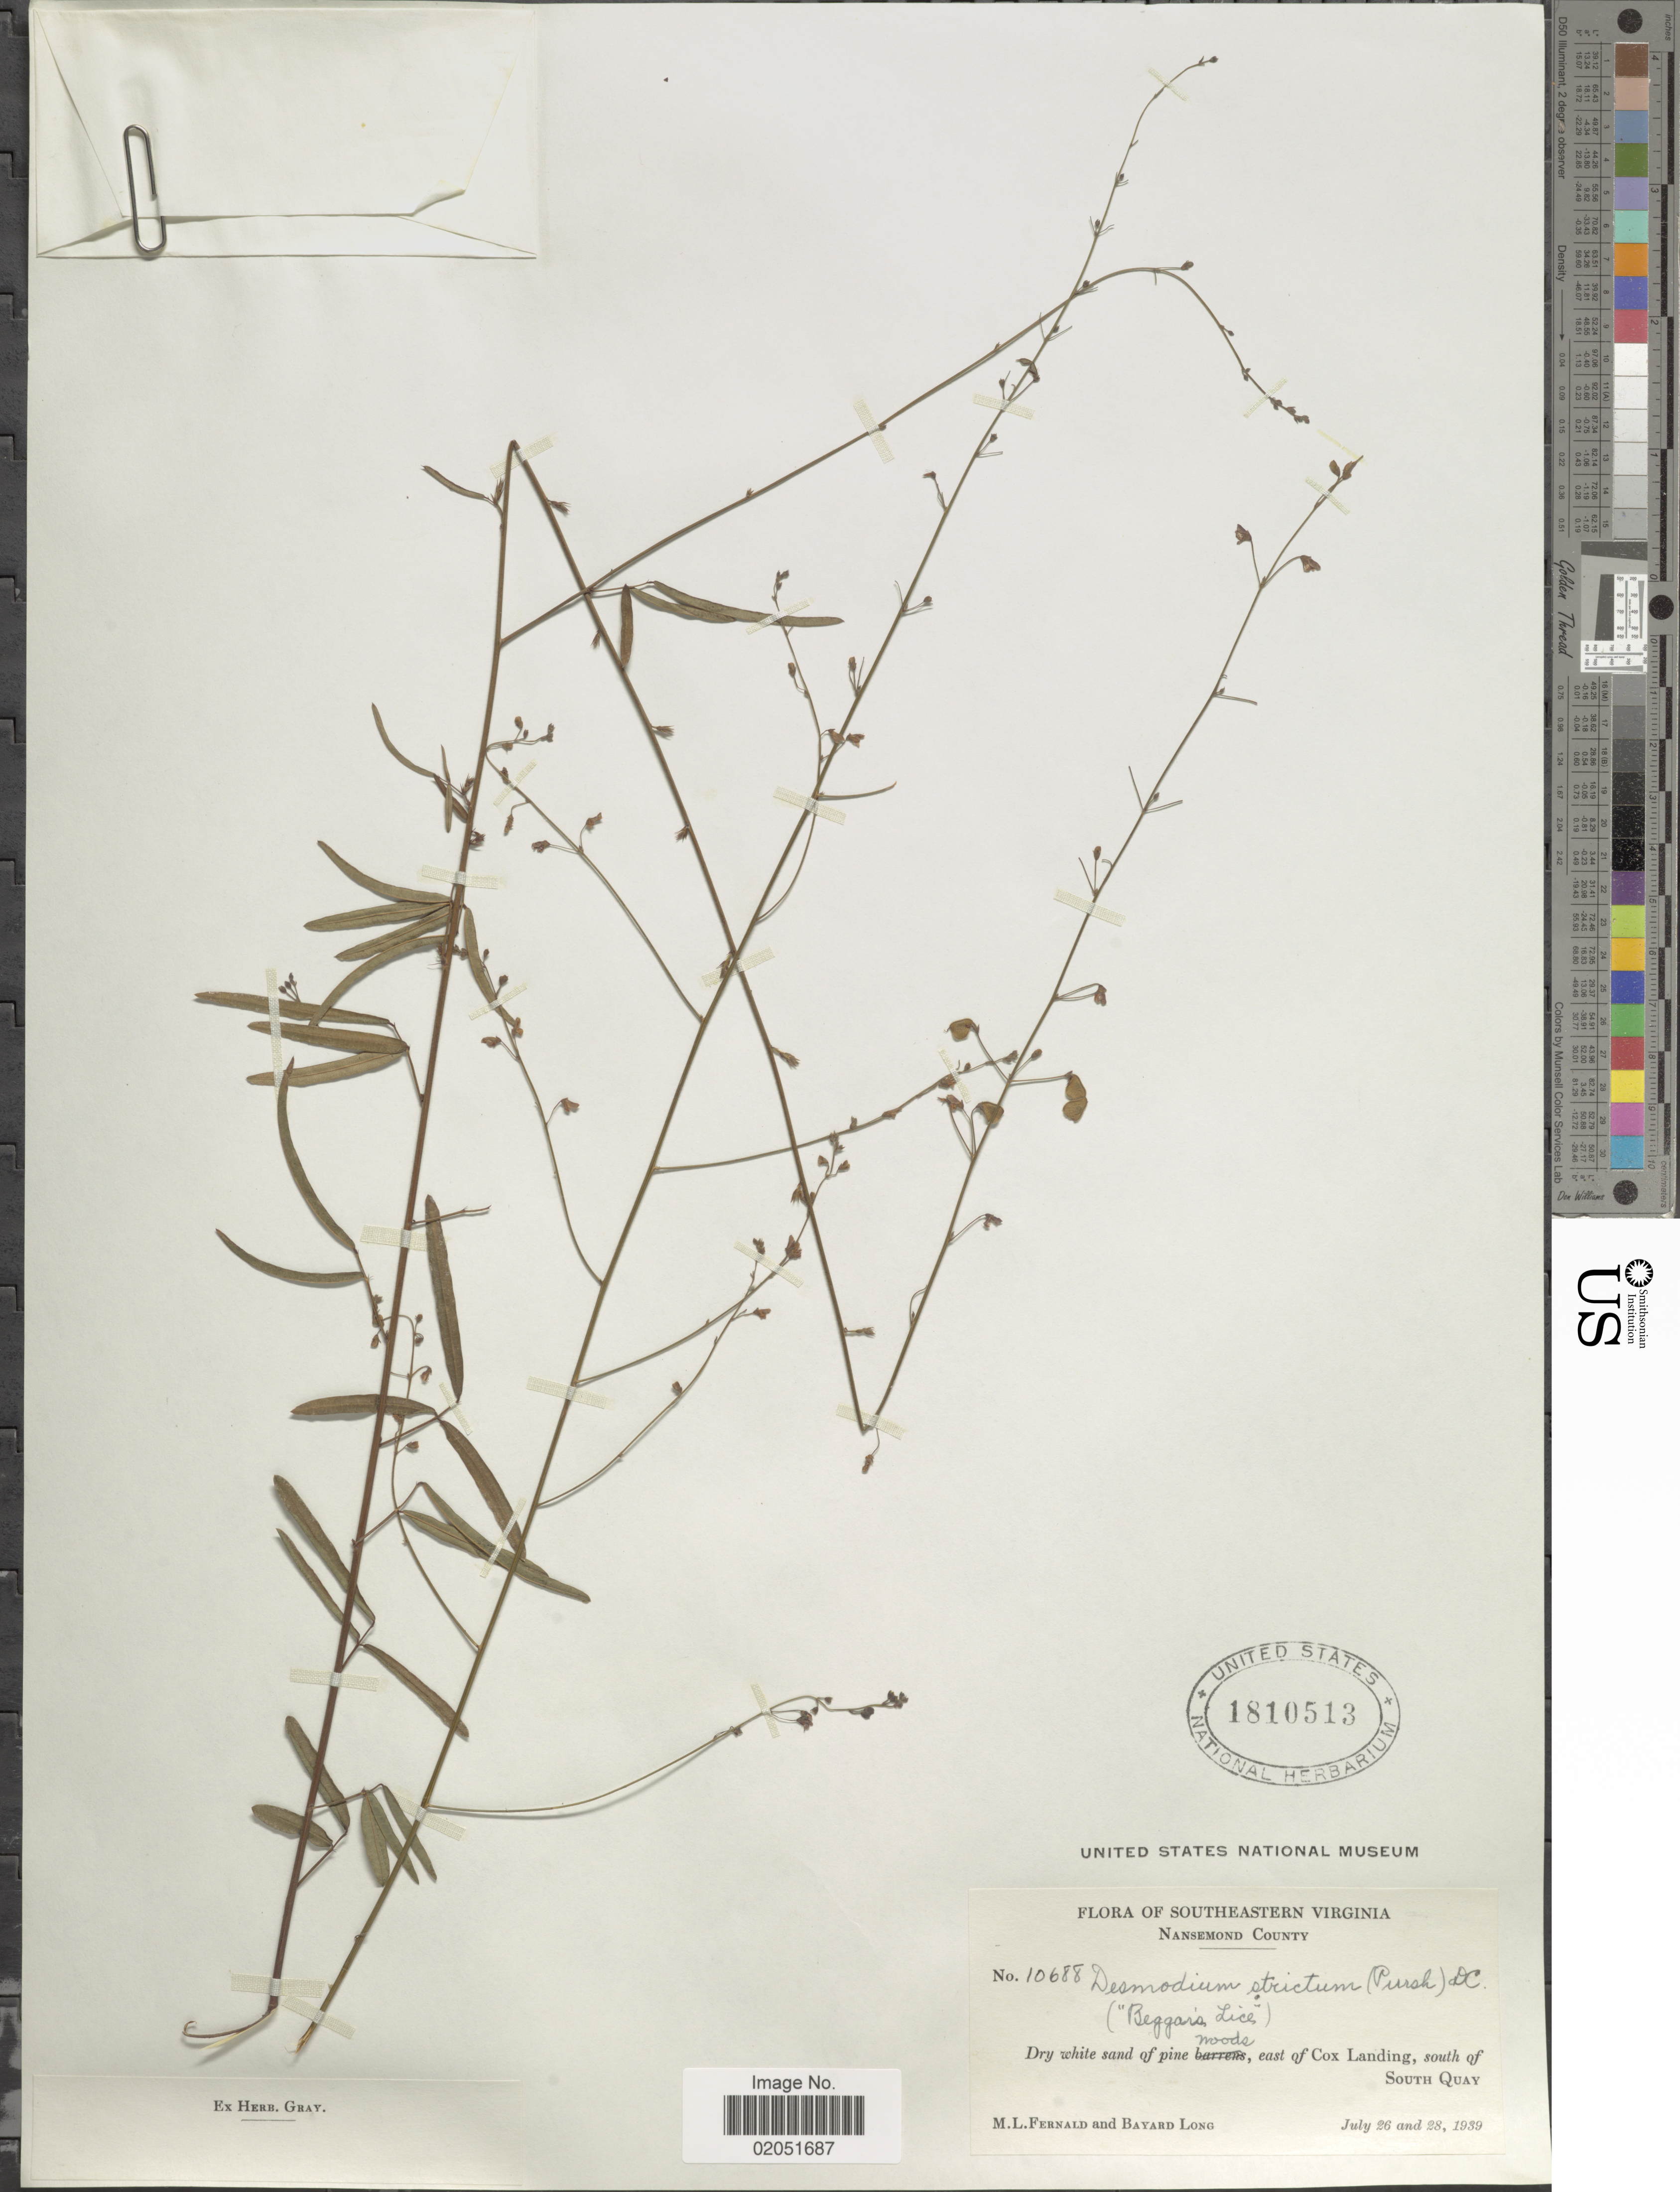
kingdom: Plantae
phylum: Tracheophyta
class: Magnoliopsida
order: Fabales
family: Fabaceae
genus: Desmodium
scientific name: Desmodium strictum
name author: (Pursh) DC.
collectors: M. L. Fernald & B. Long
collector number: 10688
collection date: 1939-07-26/1939-07-28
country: United States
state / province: Virginia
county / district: City of Suffolk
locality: Southeastern Virginia, Nansemond County, East of Cox Landing, south of South Quay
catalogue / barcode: US 1810513